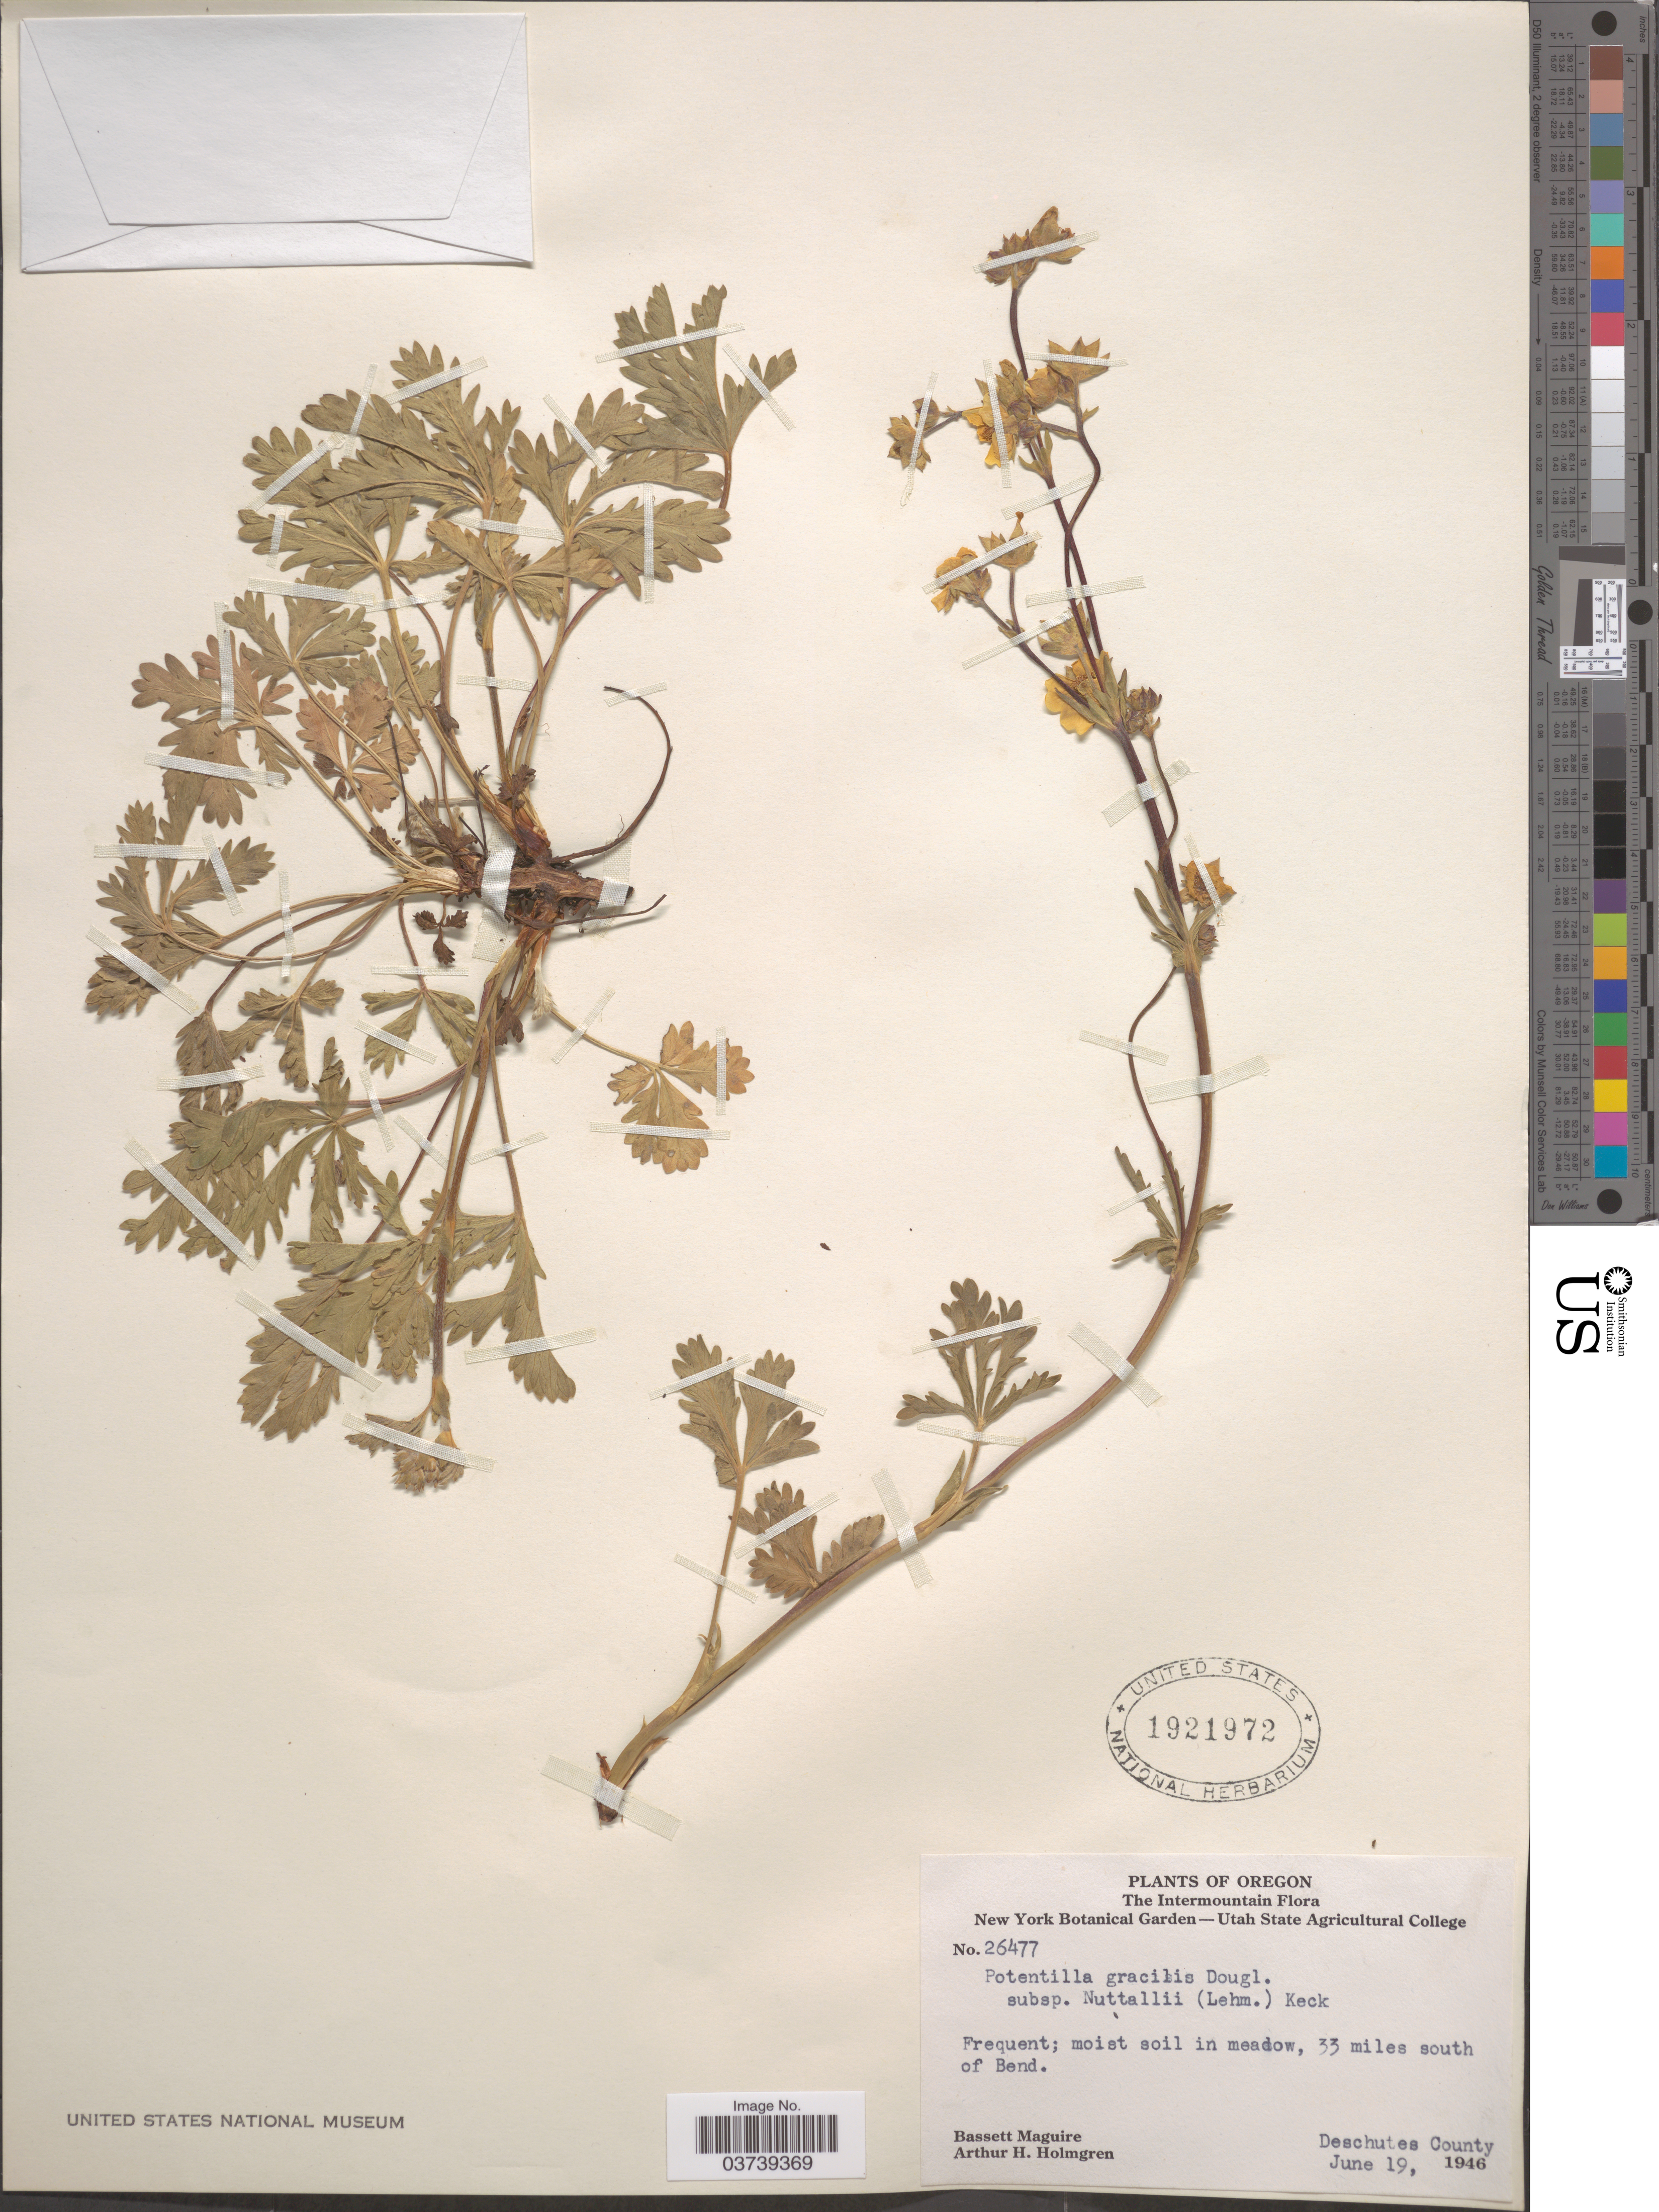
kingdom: Plantae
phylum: Tracheophyta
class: Magnoliopsida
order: Rosales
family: Rosaceae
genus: Potentilla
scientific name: Potentilla gracilis var. fastigiata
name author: (Nutt.) S. Watson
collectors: B. Maguire & A. H. Holmgren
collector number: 26477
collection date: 1946-06-19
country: United States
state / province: Oregon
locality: The Intermountain. 33 miles south of Bend, Deschutes County.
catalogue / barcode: US 1921972